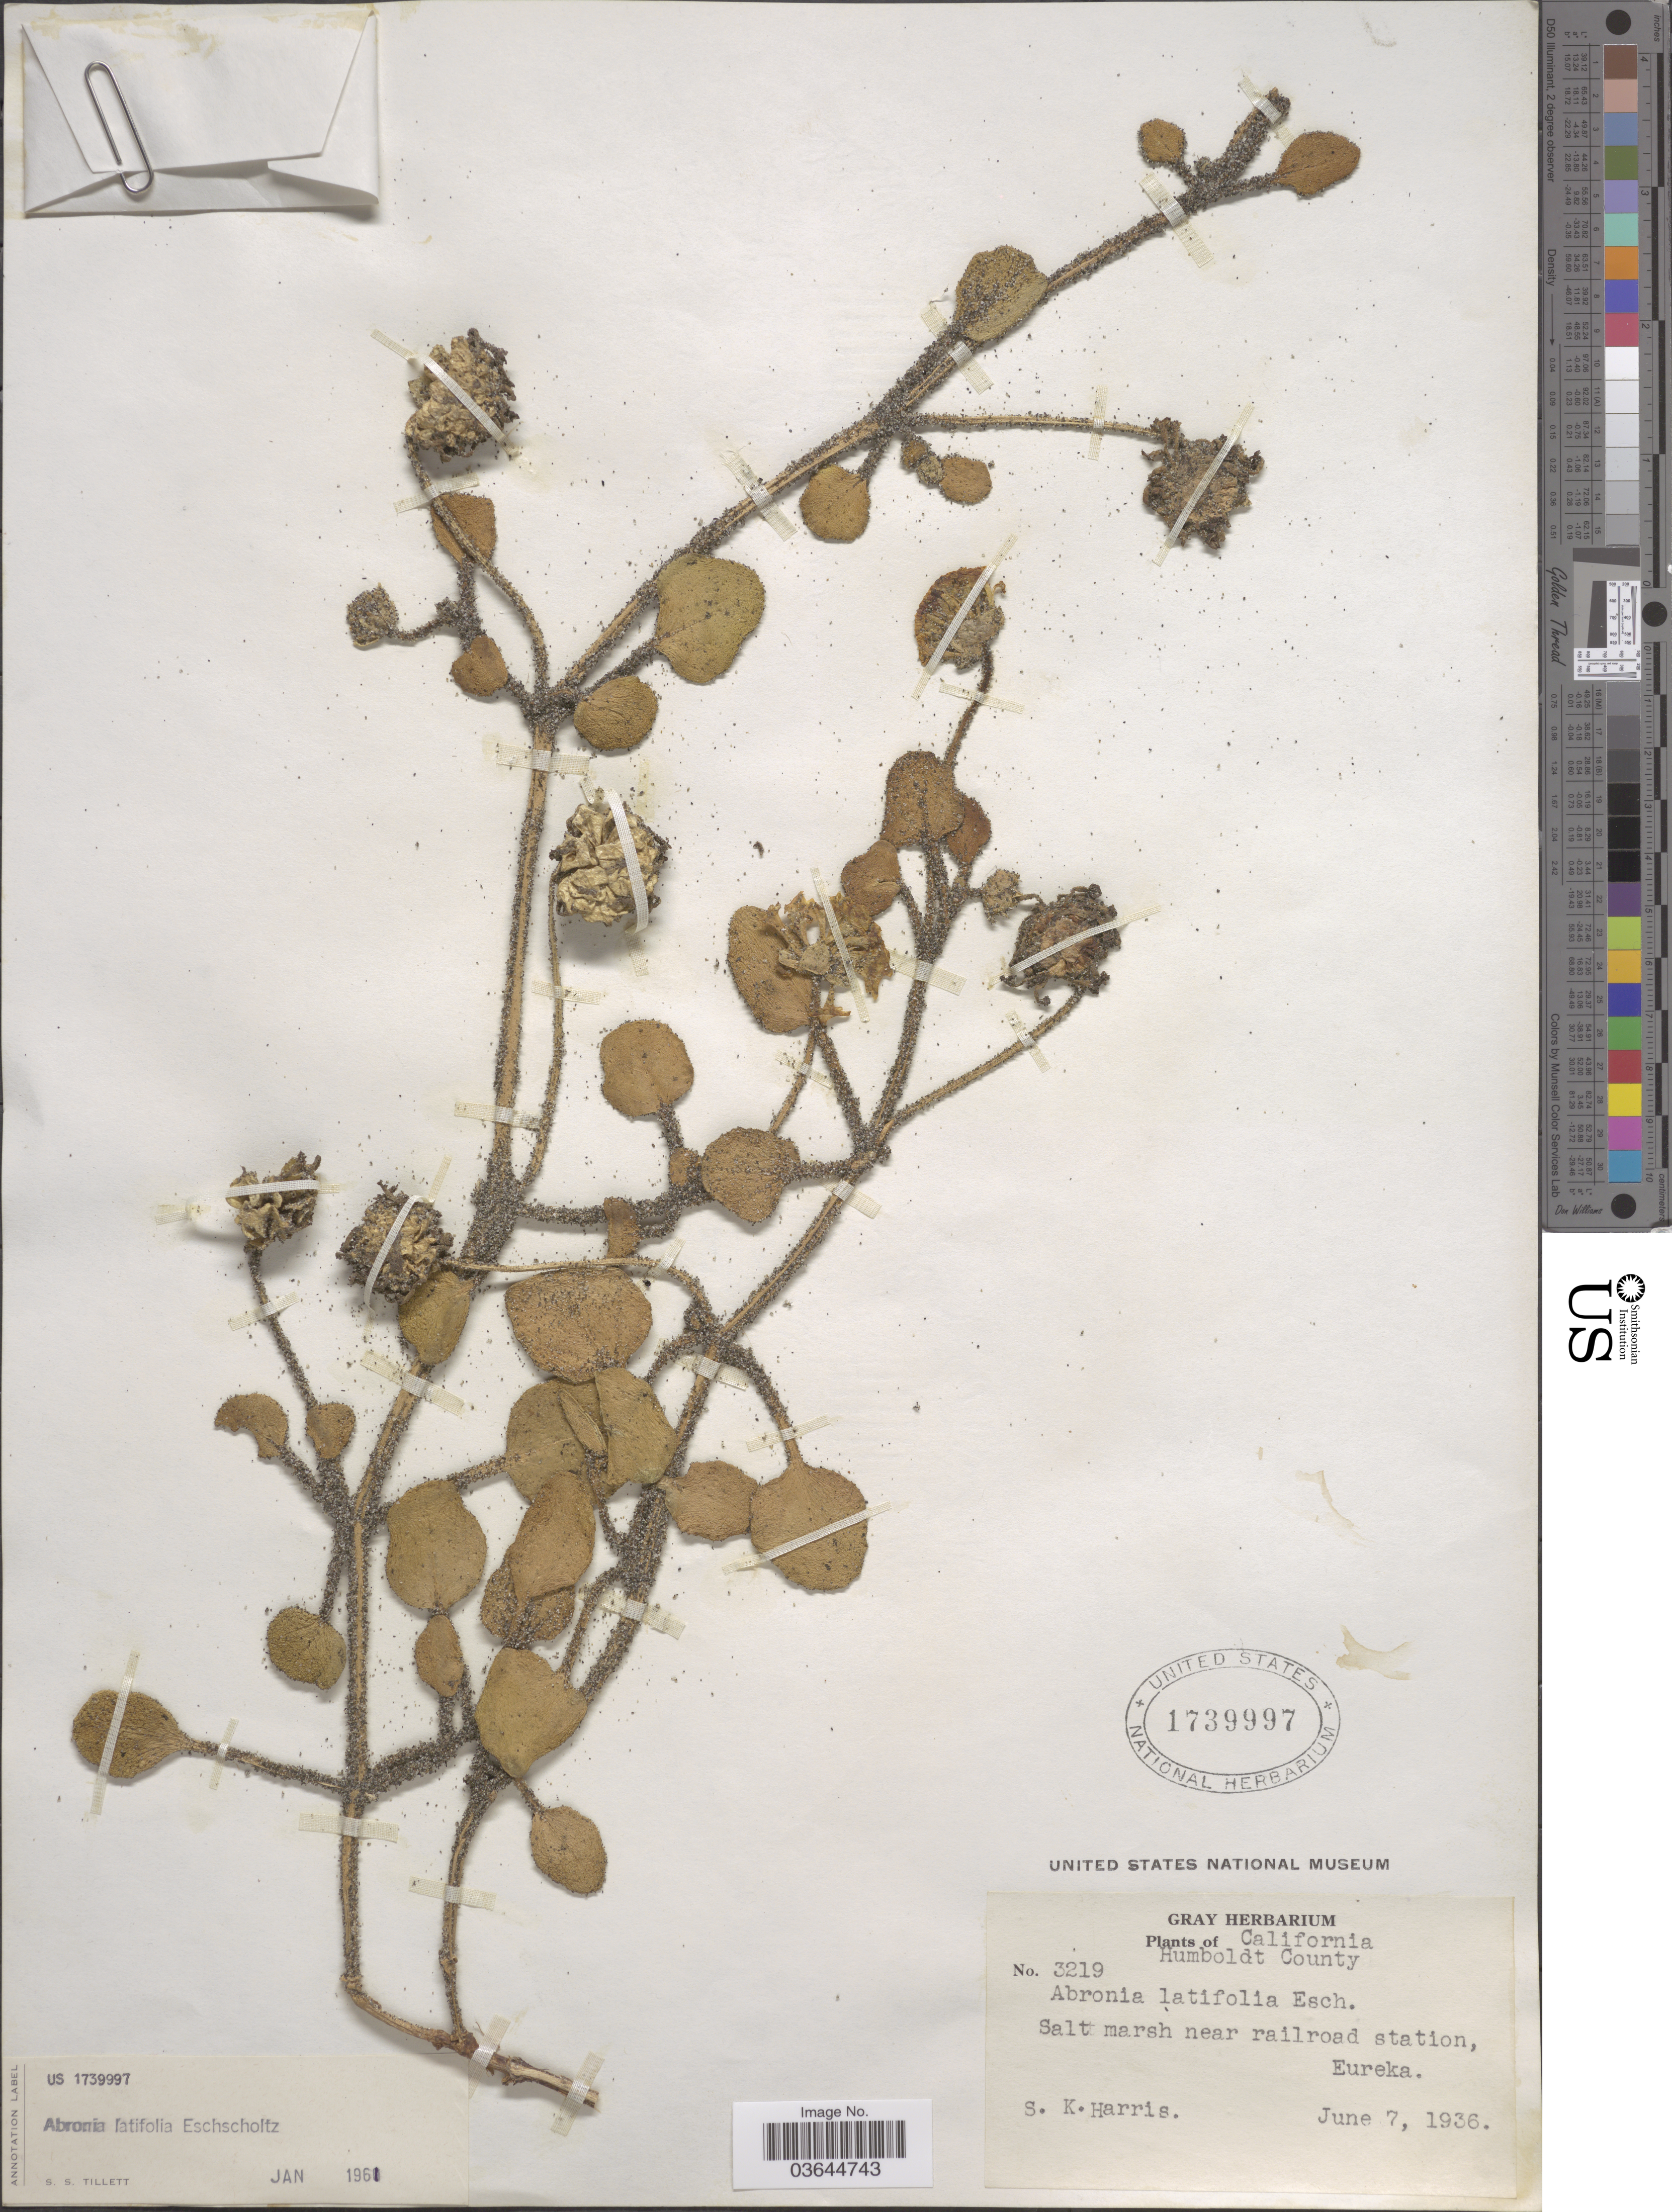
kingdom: Plantae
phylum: Tracheophyta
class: Magnoliopsida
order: Caryophyllales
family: Nyctaginaceae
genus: Abronia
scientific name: Abronia latifolia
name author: Eschsch.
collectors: S. K. Harris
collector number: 3219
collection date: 1936-06-07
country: United States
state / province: California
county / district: Humboldt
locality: Humboldt County. Salt marsh near railroad station, Eureka.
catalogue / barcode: US 1739997